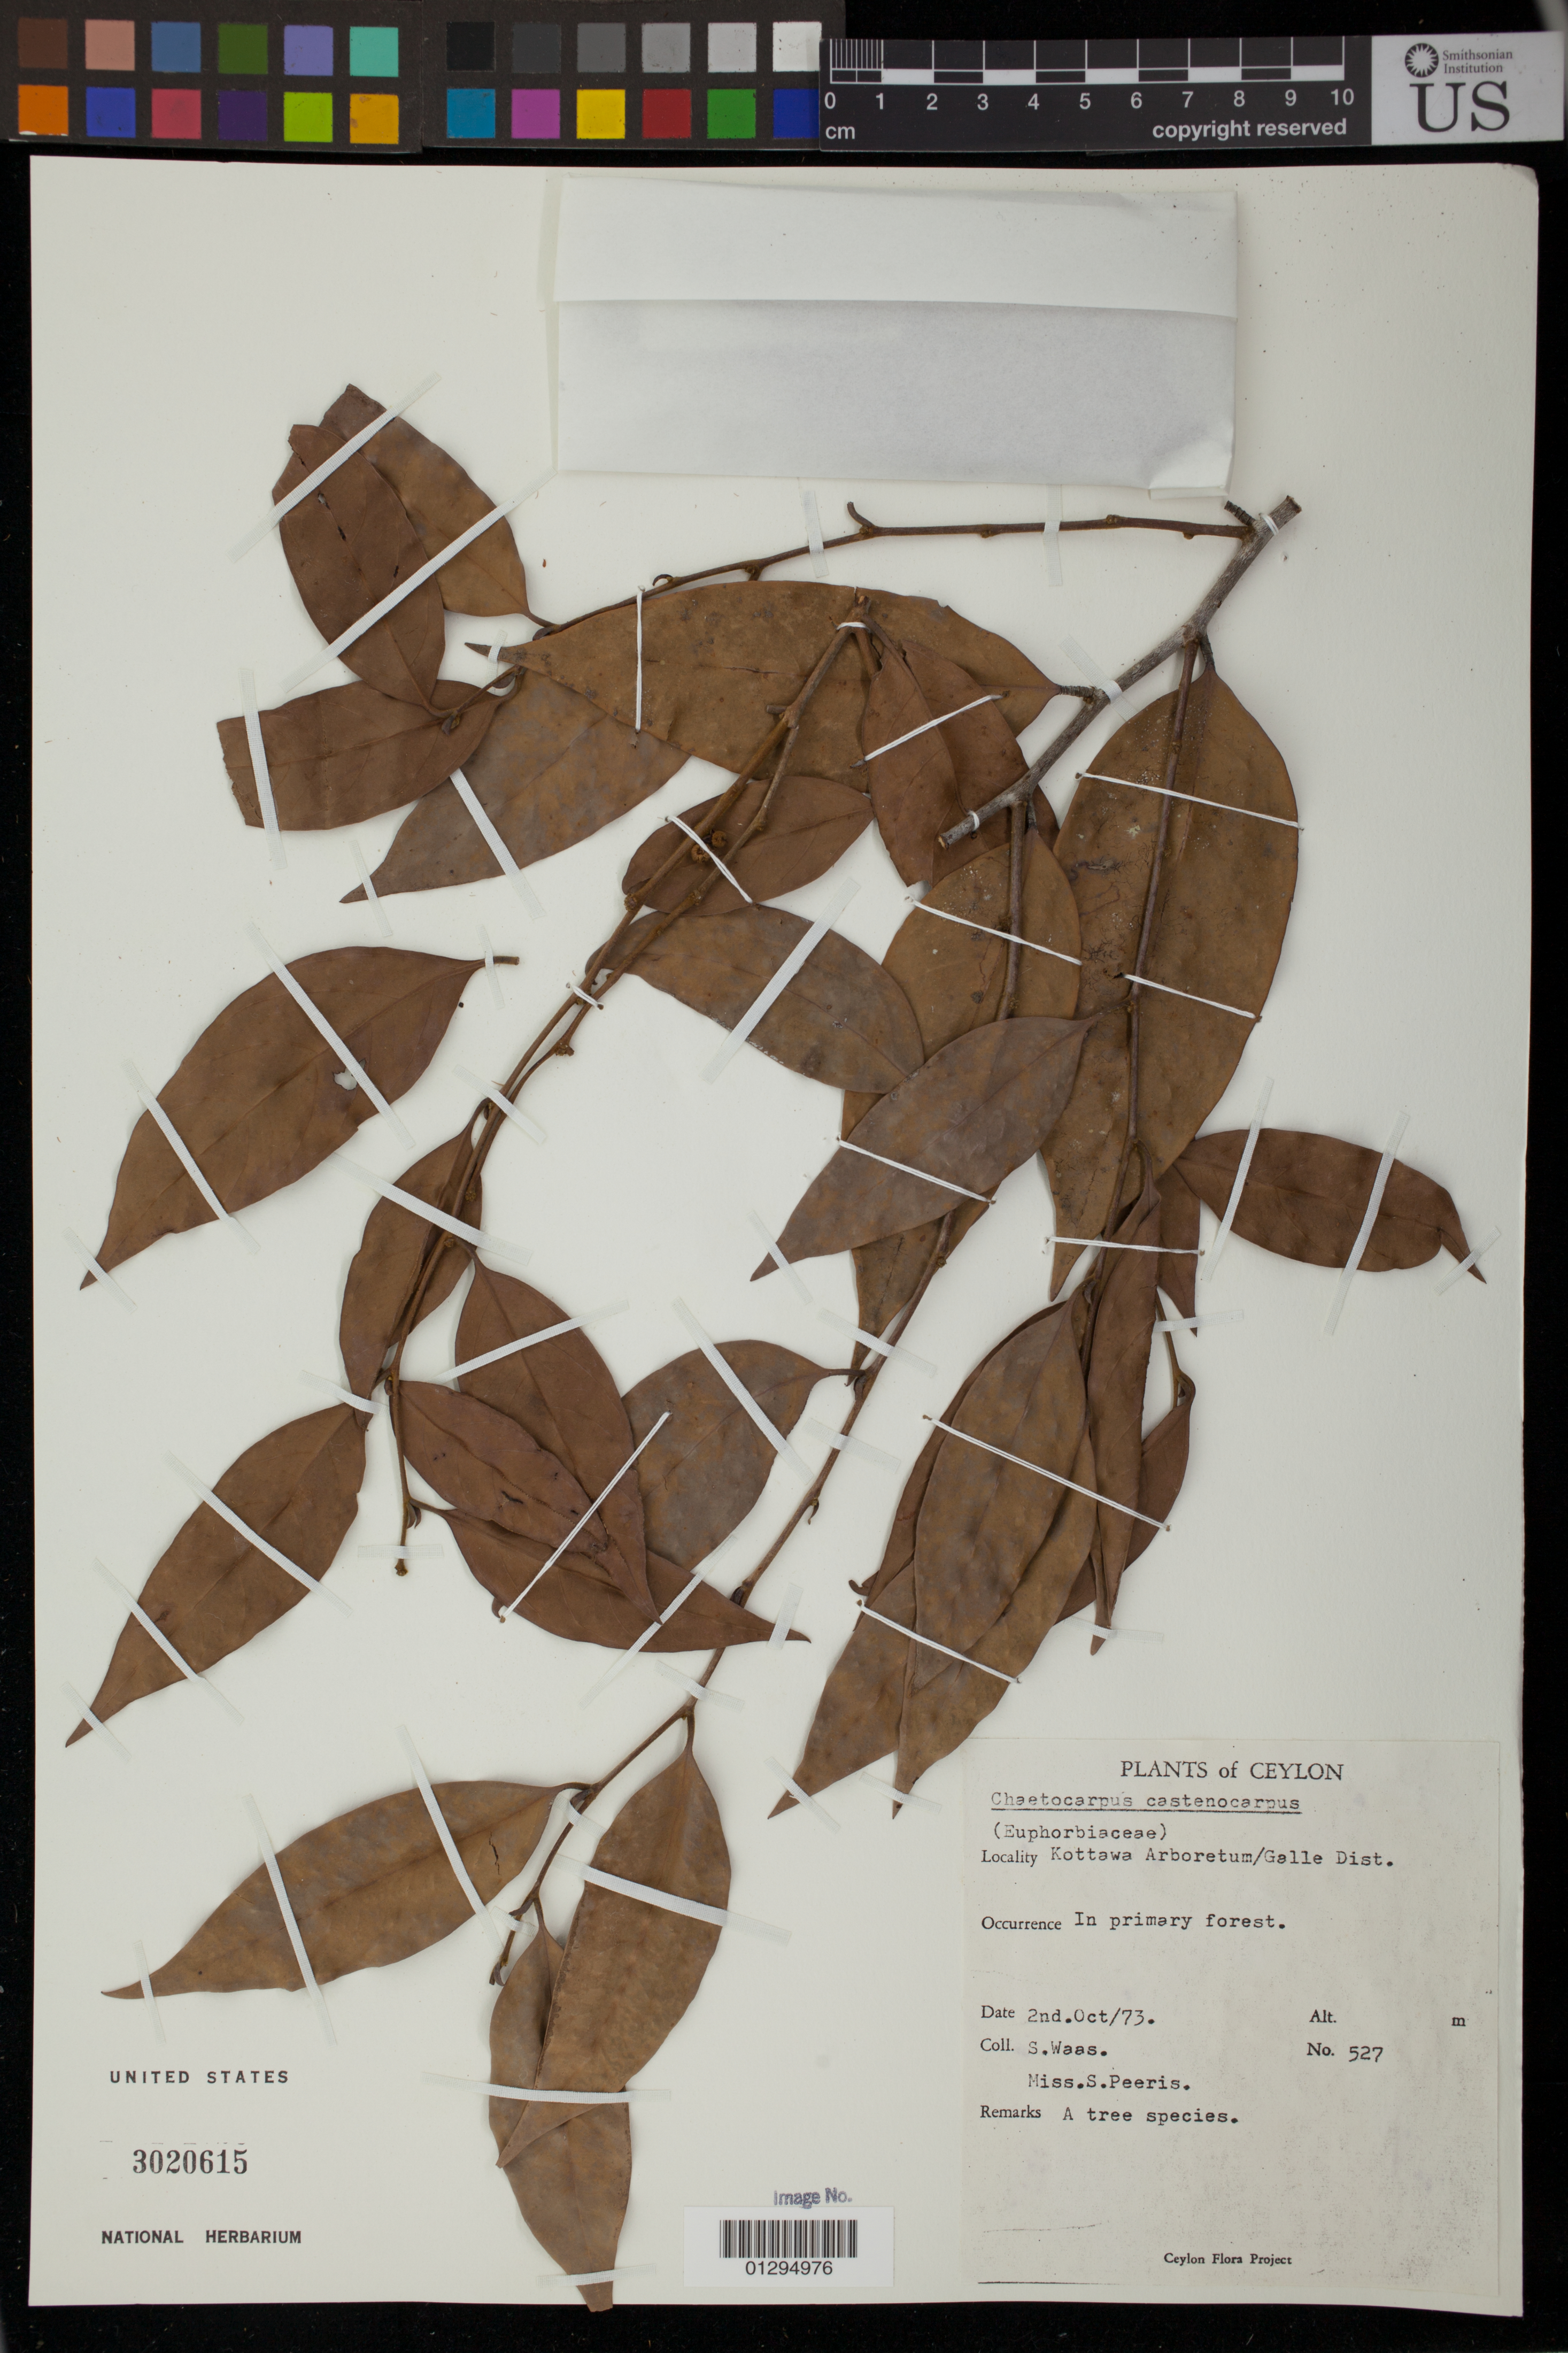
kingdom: Plantae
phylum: Tracheophyta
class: Magnoliopsida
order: Malpighiales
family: Peraceae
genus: Chaetocarpus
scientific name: Chaetocarpus castanocarpus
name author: (Roxb.) Thwaites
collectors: S. Waas & S. Peeris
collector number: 527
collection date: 1973-10-02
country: Sri Lanka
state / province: Southern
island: Ceylon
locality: Kottawa Arboretum, Galle District.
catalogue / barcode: US 3020615